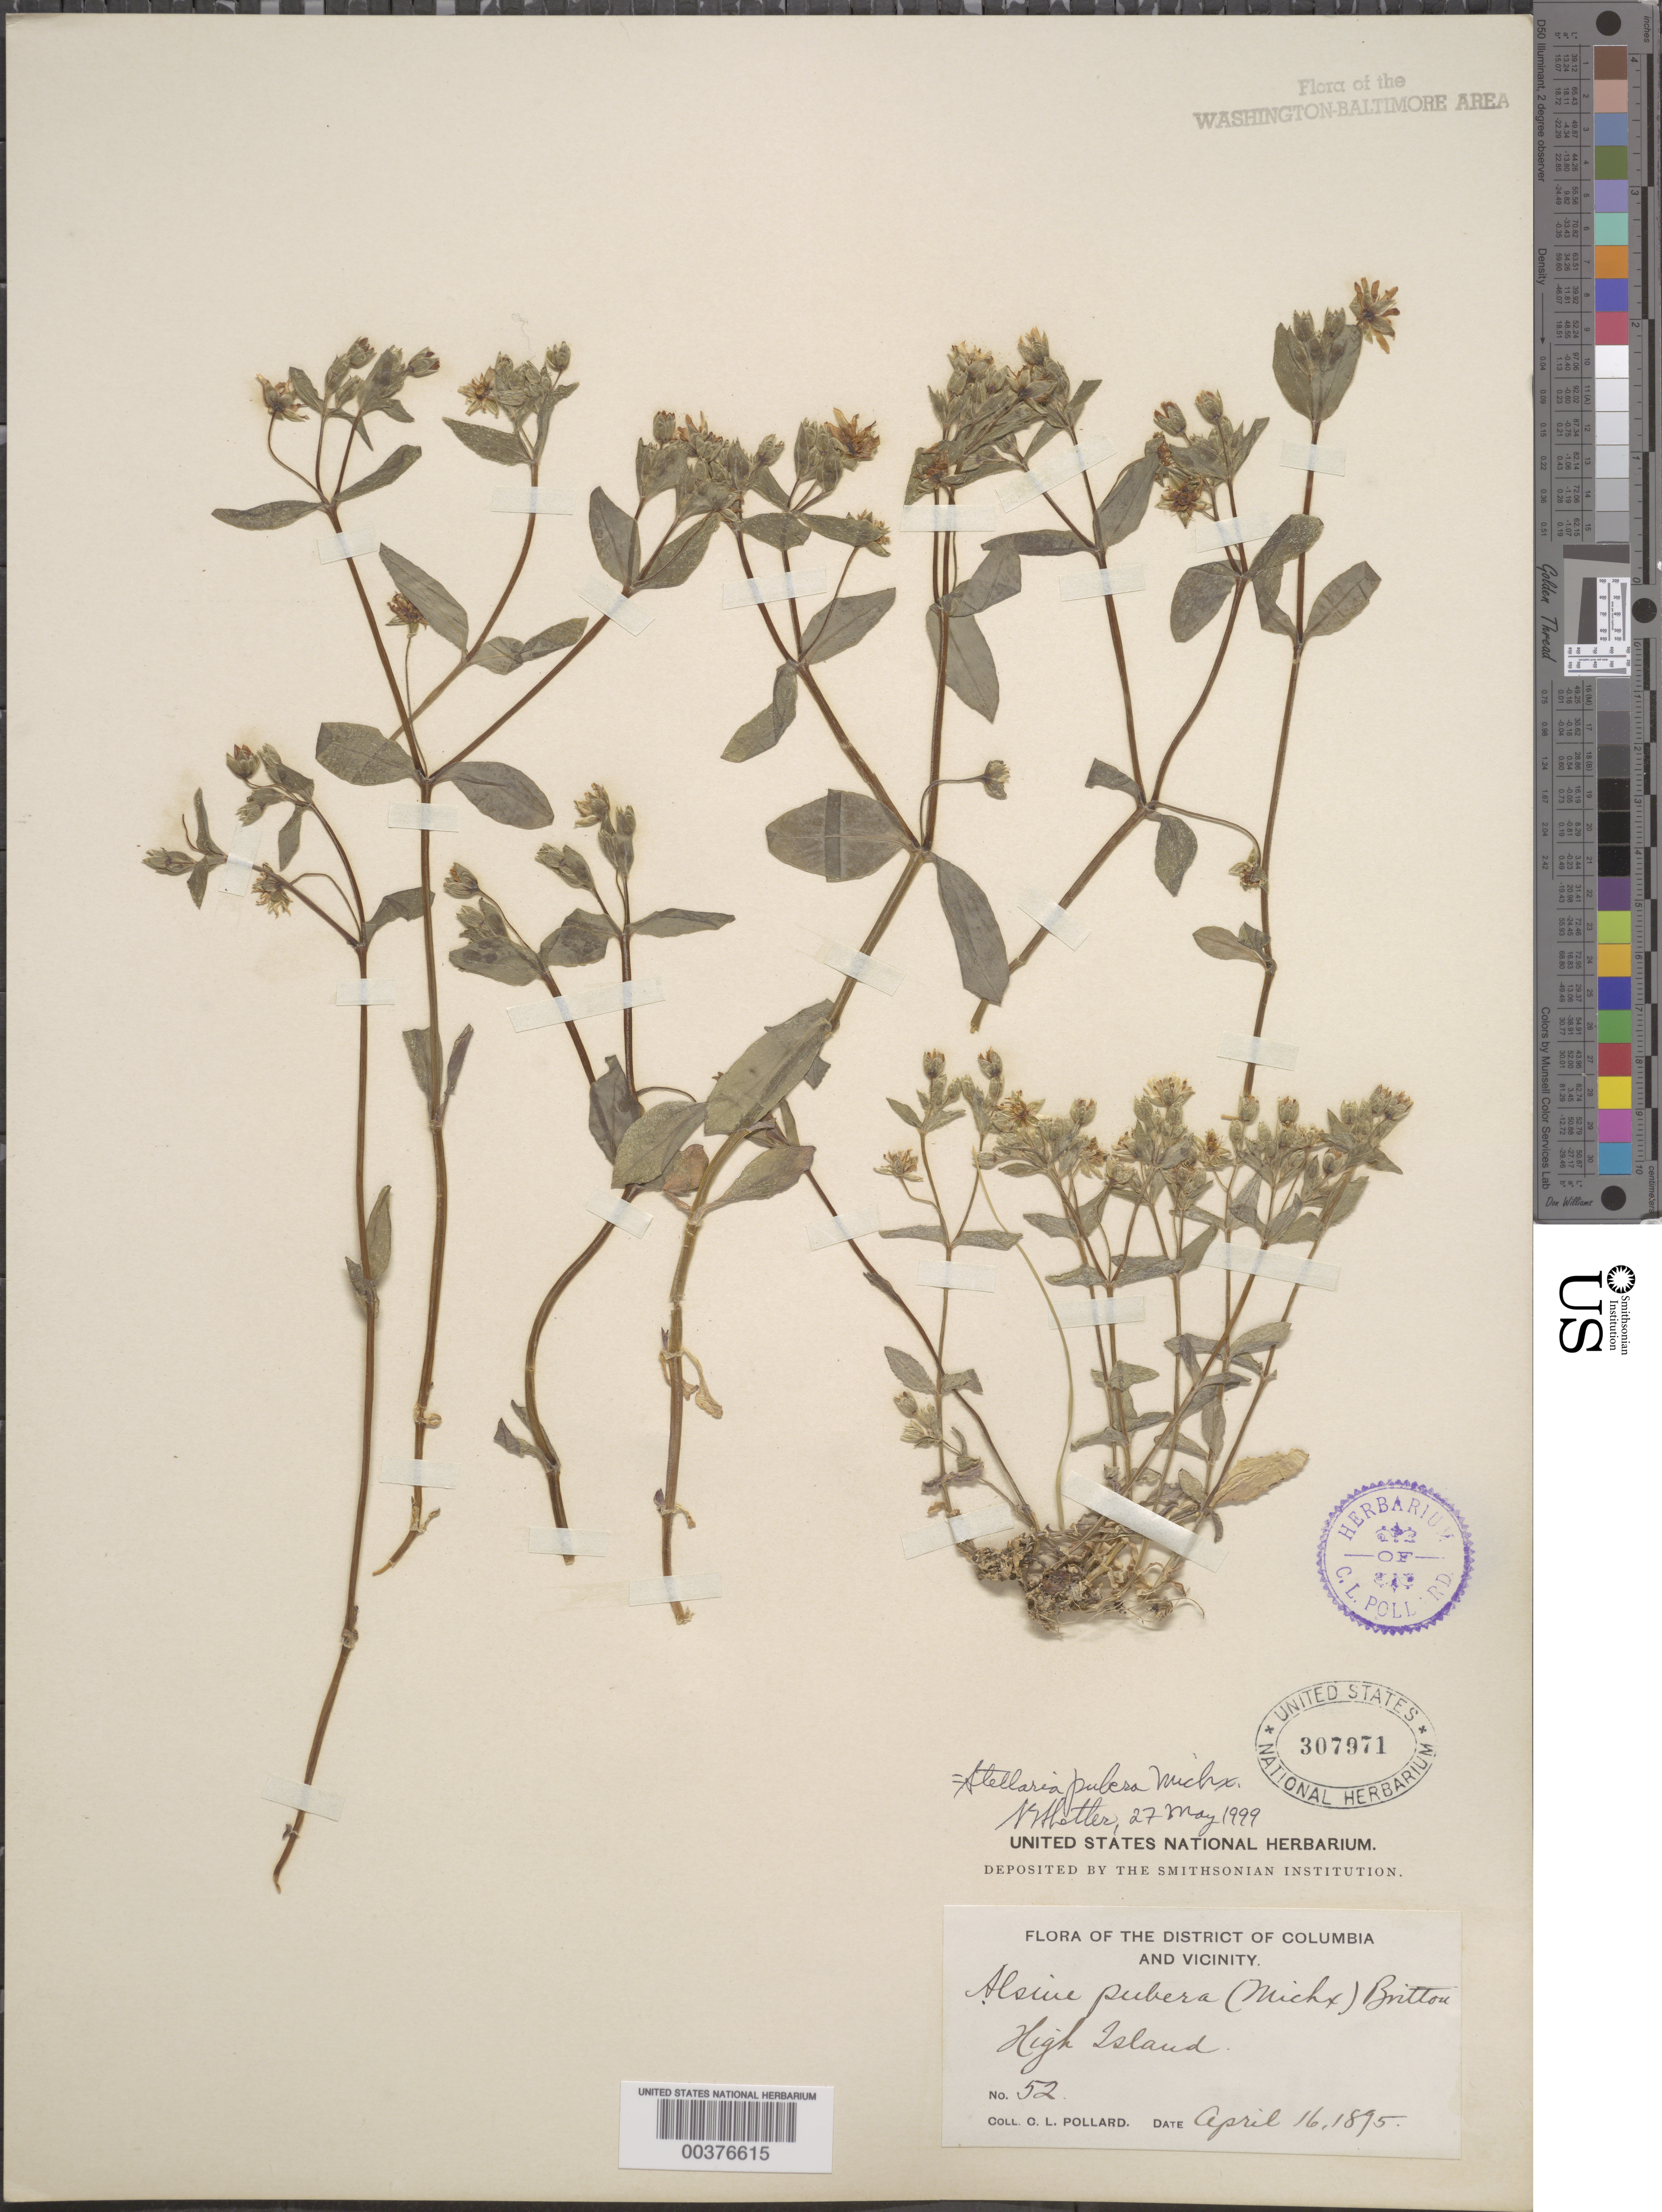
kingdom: Plantae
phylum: Tracheophyta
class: Magnoliopsida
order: Caryophyllales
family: Caryophyllaceae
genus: Stellaria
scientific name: Stellaria pubera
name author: Michx.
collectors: C. L. Pollard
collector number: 52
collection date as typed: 16 Apr 1895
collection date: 1895-04-16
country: United States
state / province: Maryland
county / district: Montgomery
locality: High Island C. & O. Canal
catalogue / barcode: US 307971